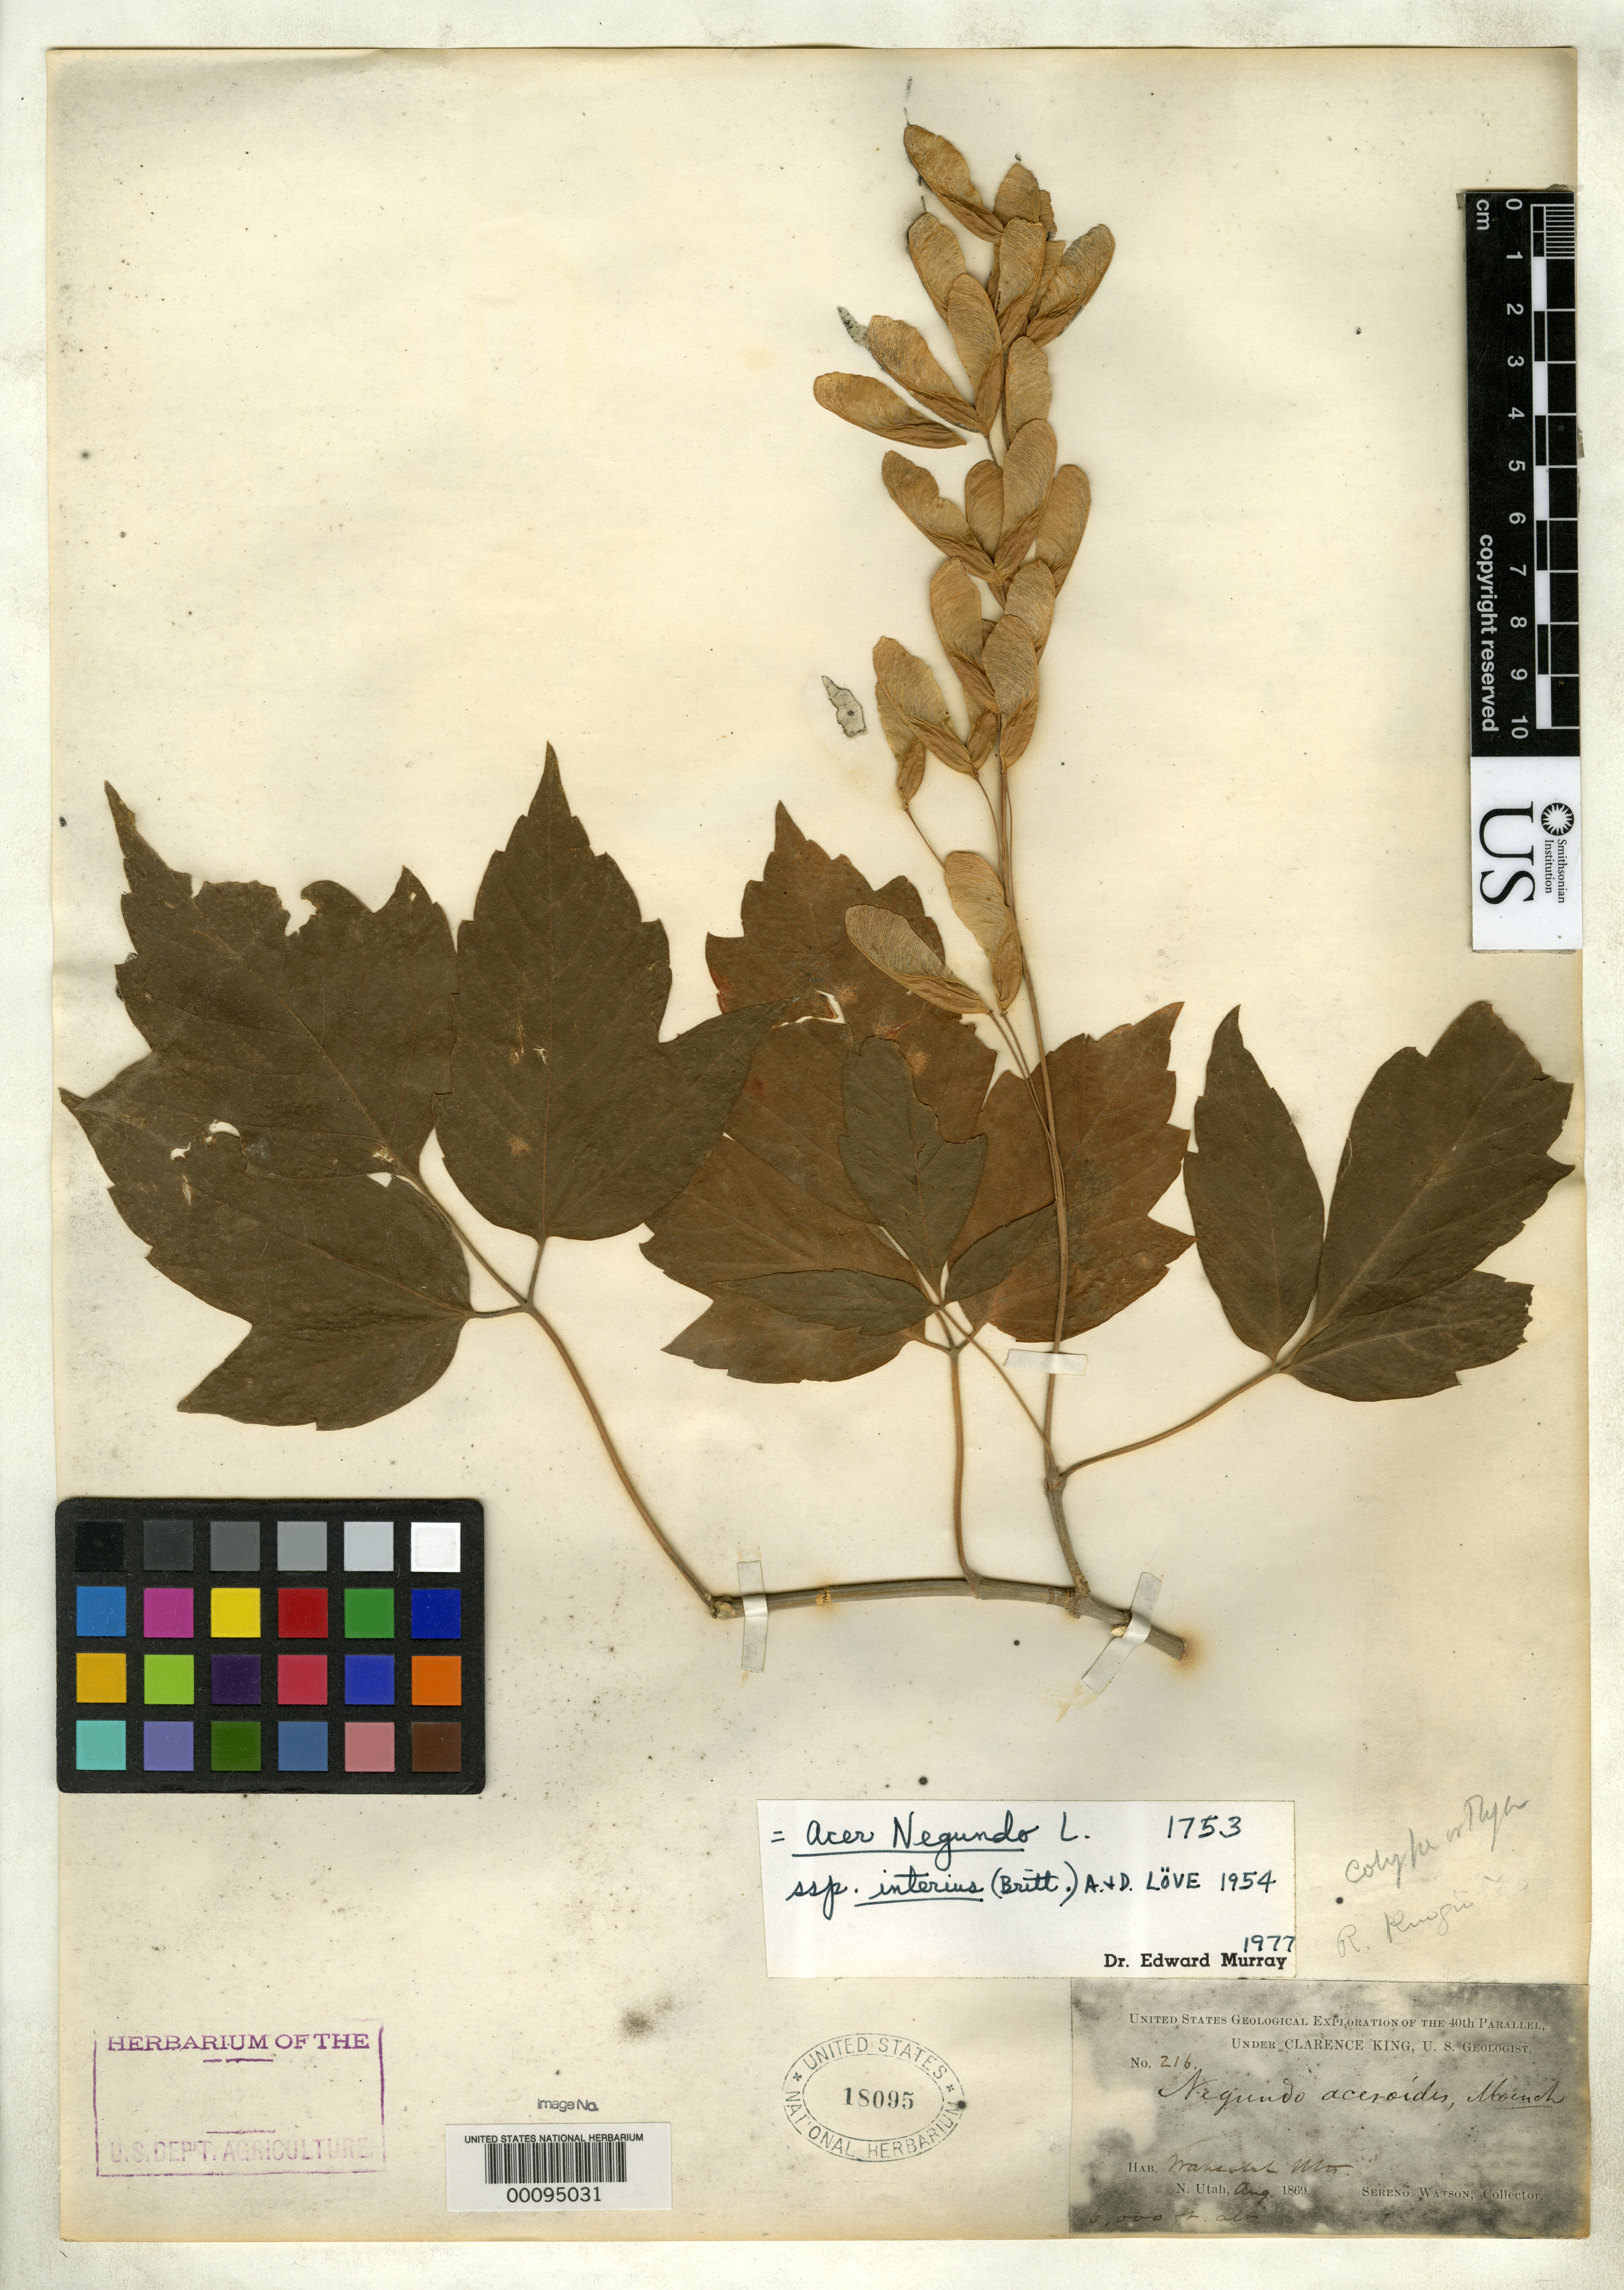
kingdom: Plantae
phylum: Tracheophyta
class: Magnoliopsida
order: Sapindales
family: Sapindaceae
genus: Acer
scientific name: Acer kingii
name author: Britton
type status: Isotype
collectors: S. Watson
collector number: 216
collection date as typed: Aug 1869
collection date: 1869-08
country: United States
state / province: Utah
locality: Wasatch Mountains.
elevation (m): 2000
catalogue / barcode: US 18095